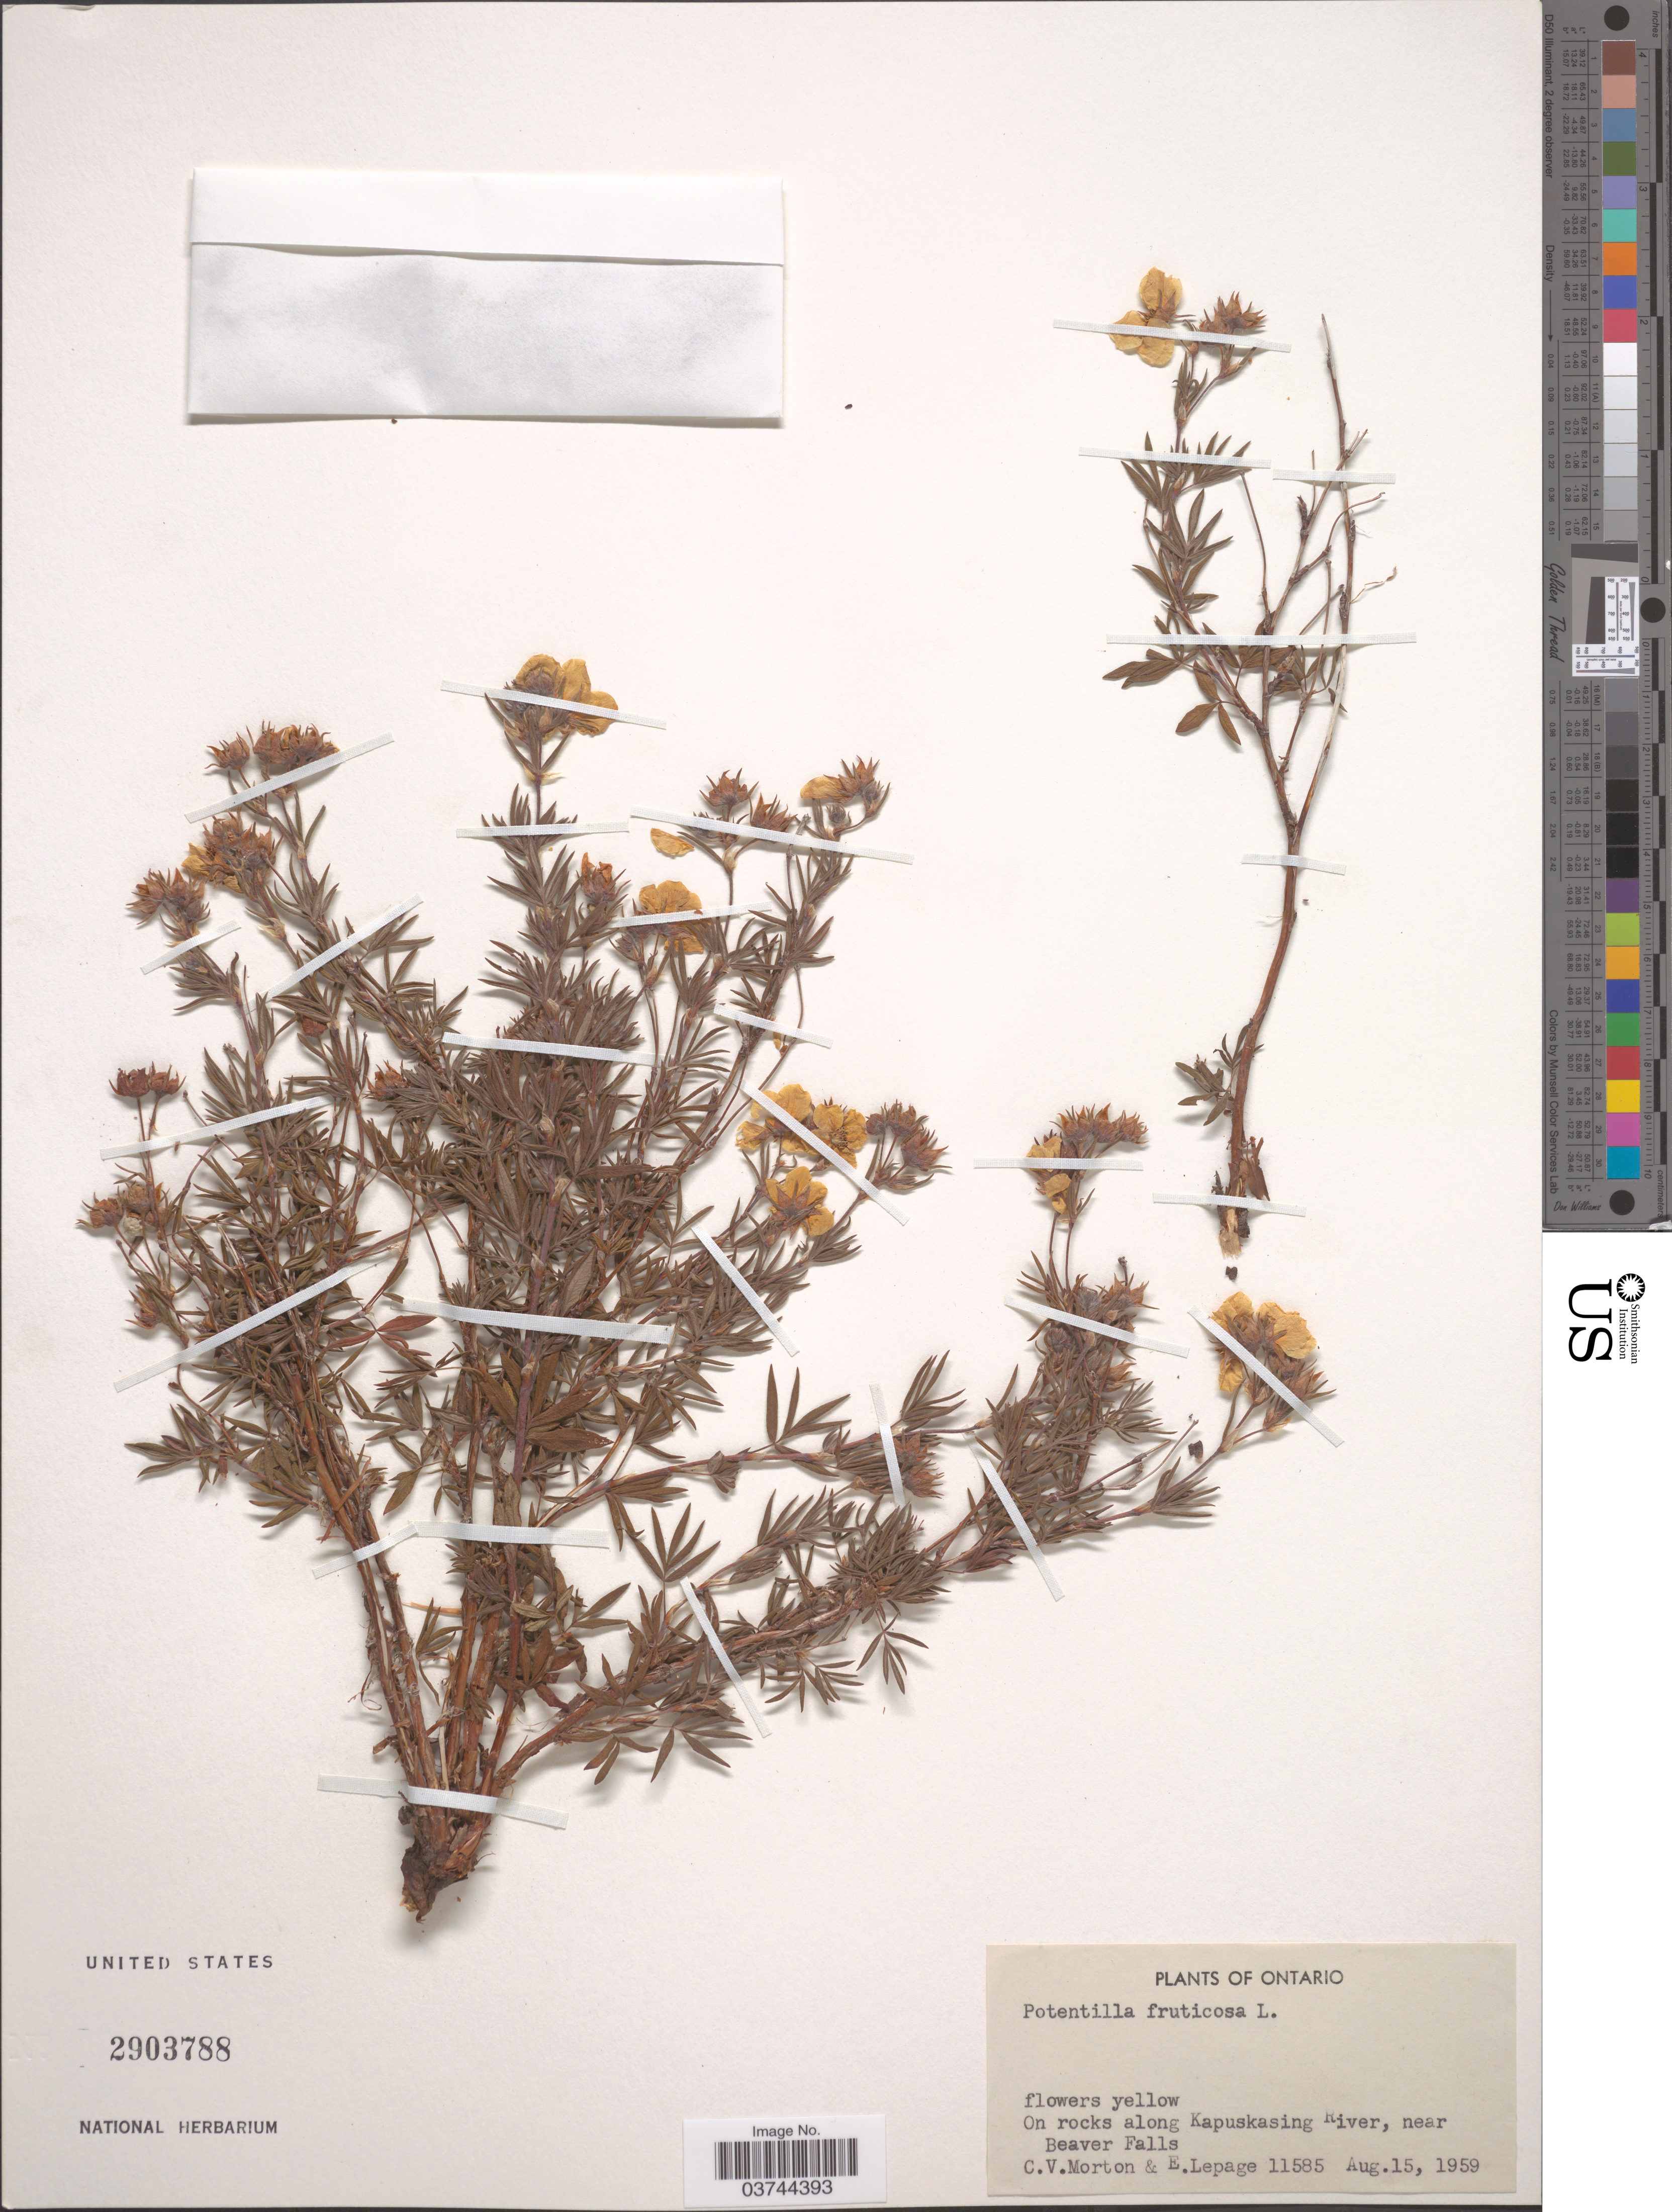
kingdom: Plantae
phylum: Tracheophyta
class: Magnoliopsida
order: Rosales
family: Rosaceae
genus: Dasiphora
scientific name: Dasiphora fruticosa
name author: (L.) Rydb.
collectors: C. V. Morton & E. Lepage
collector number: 11585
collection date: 1959-08-15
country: Canada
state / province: Ontario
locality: On rocks along Kapuskasing River, near Beaver Falls.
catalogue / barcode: US 2903788